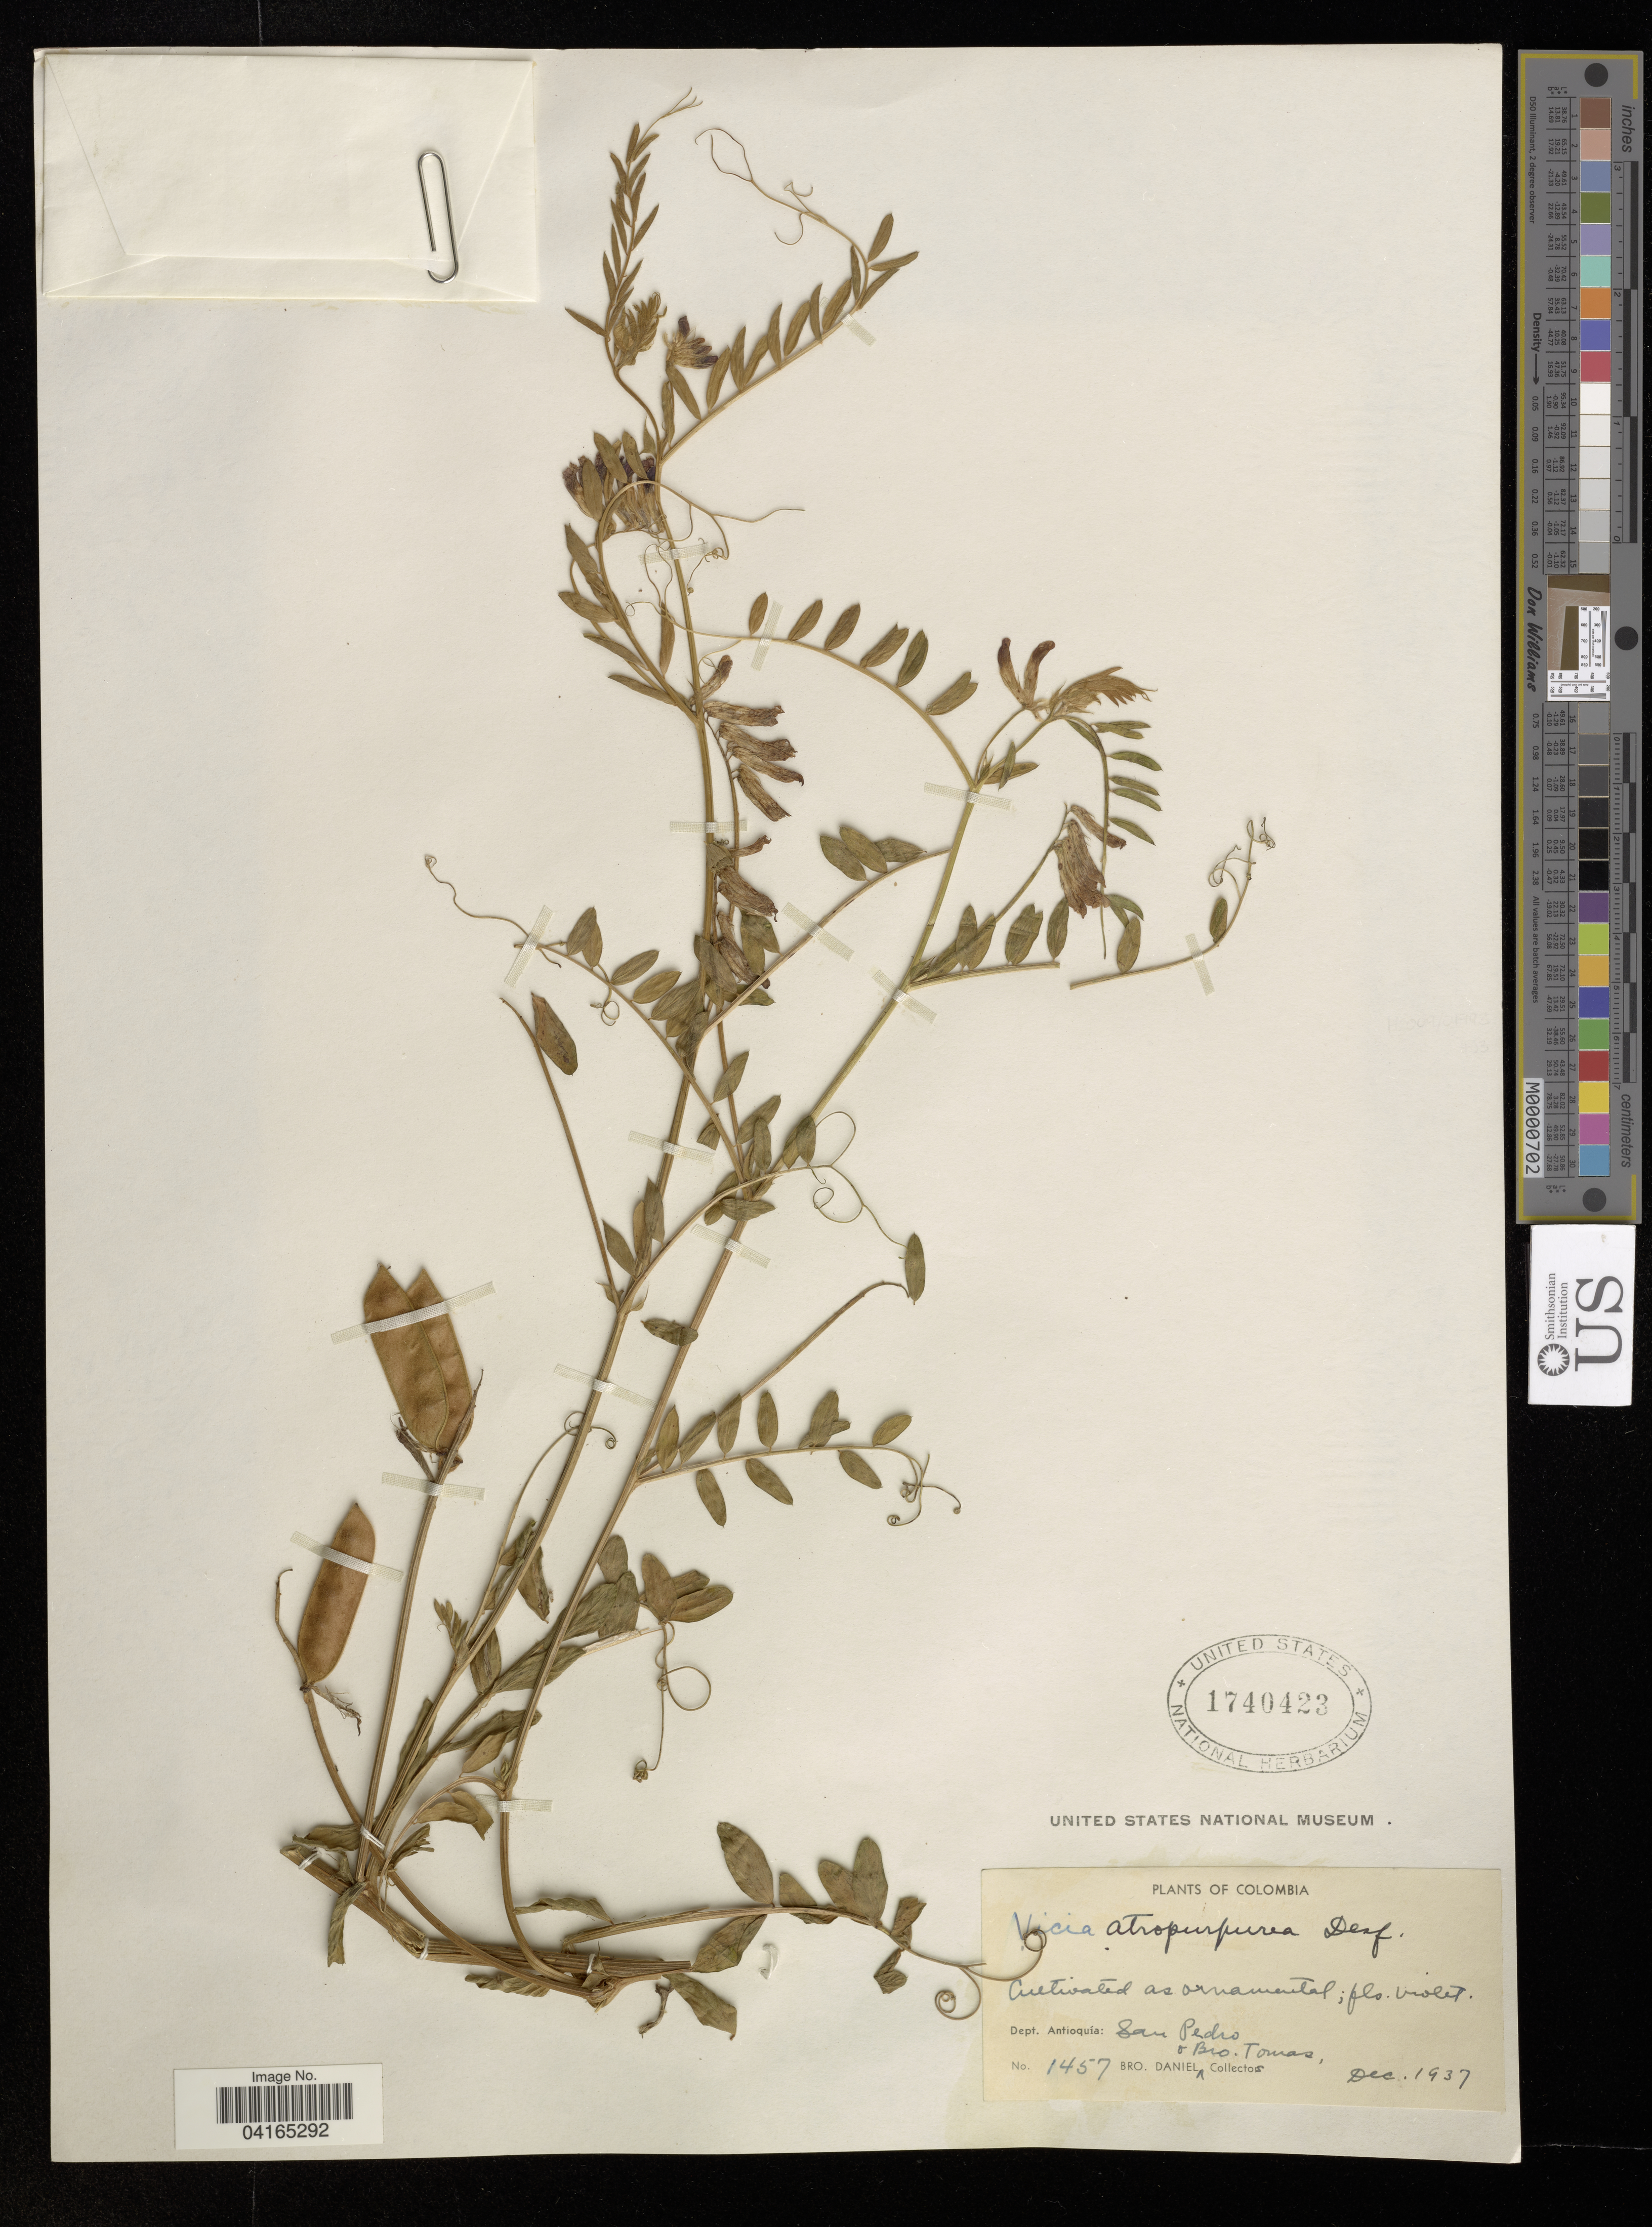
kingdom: Plantae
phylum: Tracheophyta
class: Magnoliopsida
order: Fabales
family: Fabaceae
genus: Vicia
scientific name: Vicia atropurpurea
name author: Desf.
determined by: Hechenleitner, Paulina, RBG Edinburgh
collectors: Bro. Daniel & B. Tomas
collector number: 1457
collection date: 1937-12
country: Colombia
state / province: Antioquia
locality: San Pedro.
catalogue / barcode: US 1740423